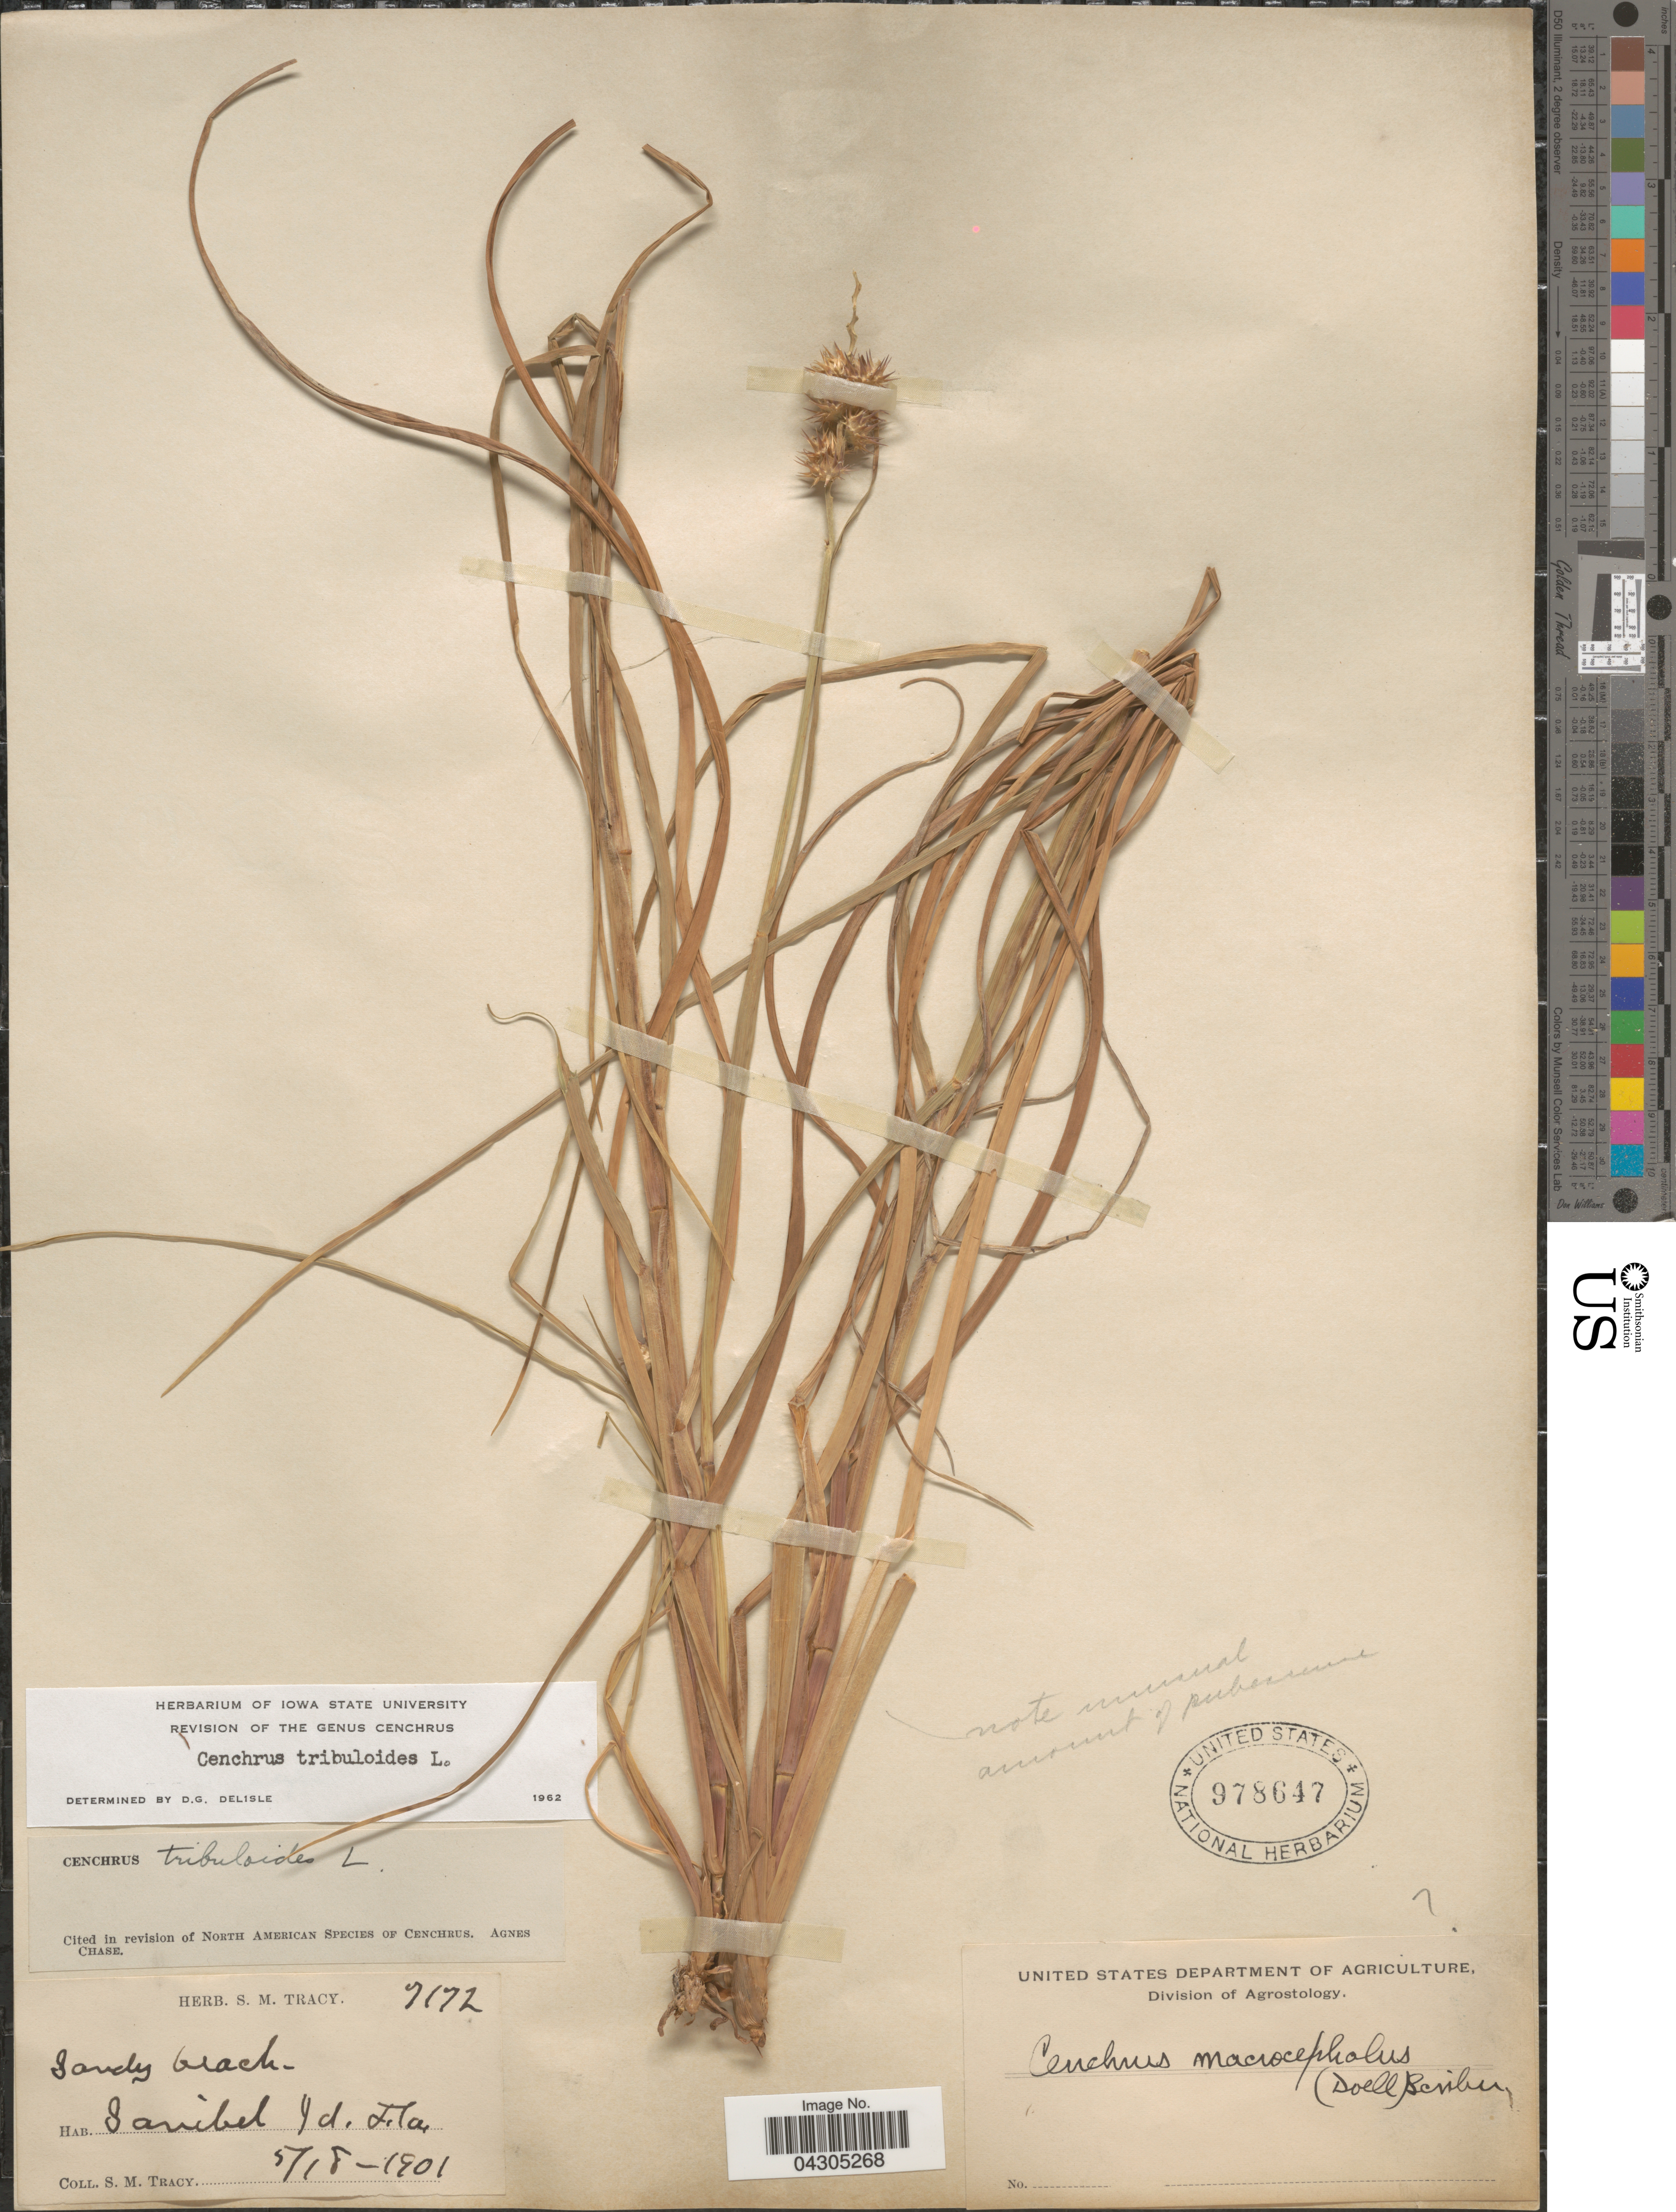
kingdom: Plantae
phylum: Tracheophyta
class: Liliopsida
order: Poales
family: Poaceae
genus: Cenchrus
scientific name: Cenchrus tribuloides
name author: L.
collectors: S. M. Tracy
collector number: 7172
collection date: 1901-05-18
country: United States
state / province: Florida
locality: Sanibel Id.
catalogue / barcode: US 978647